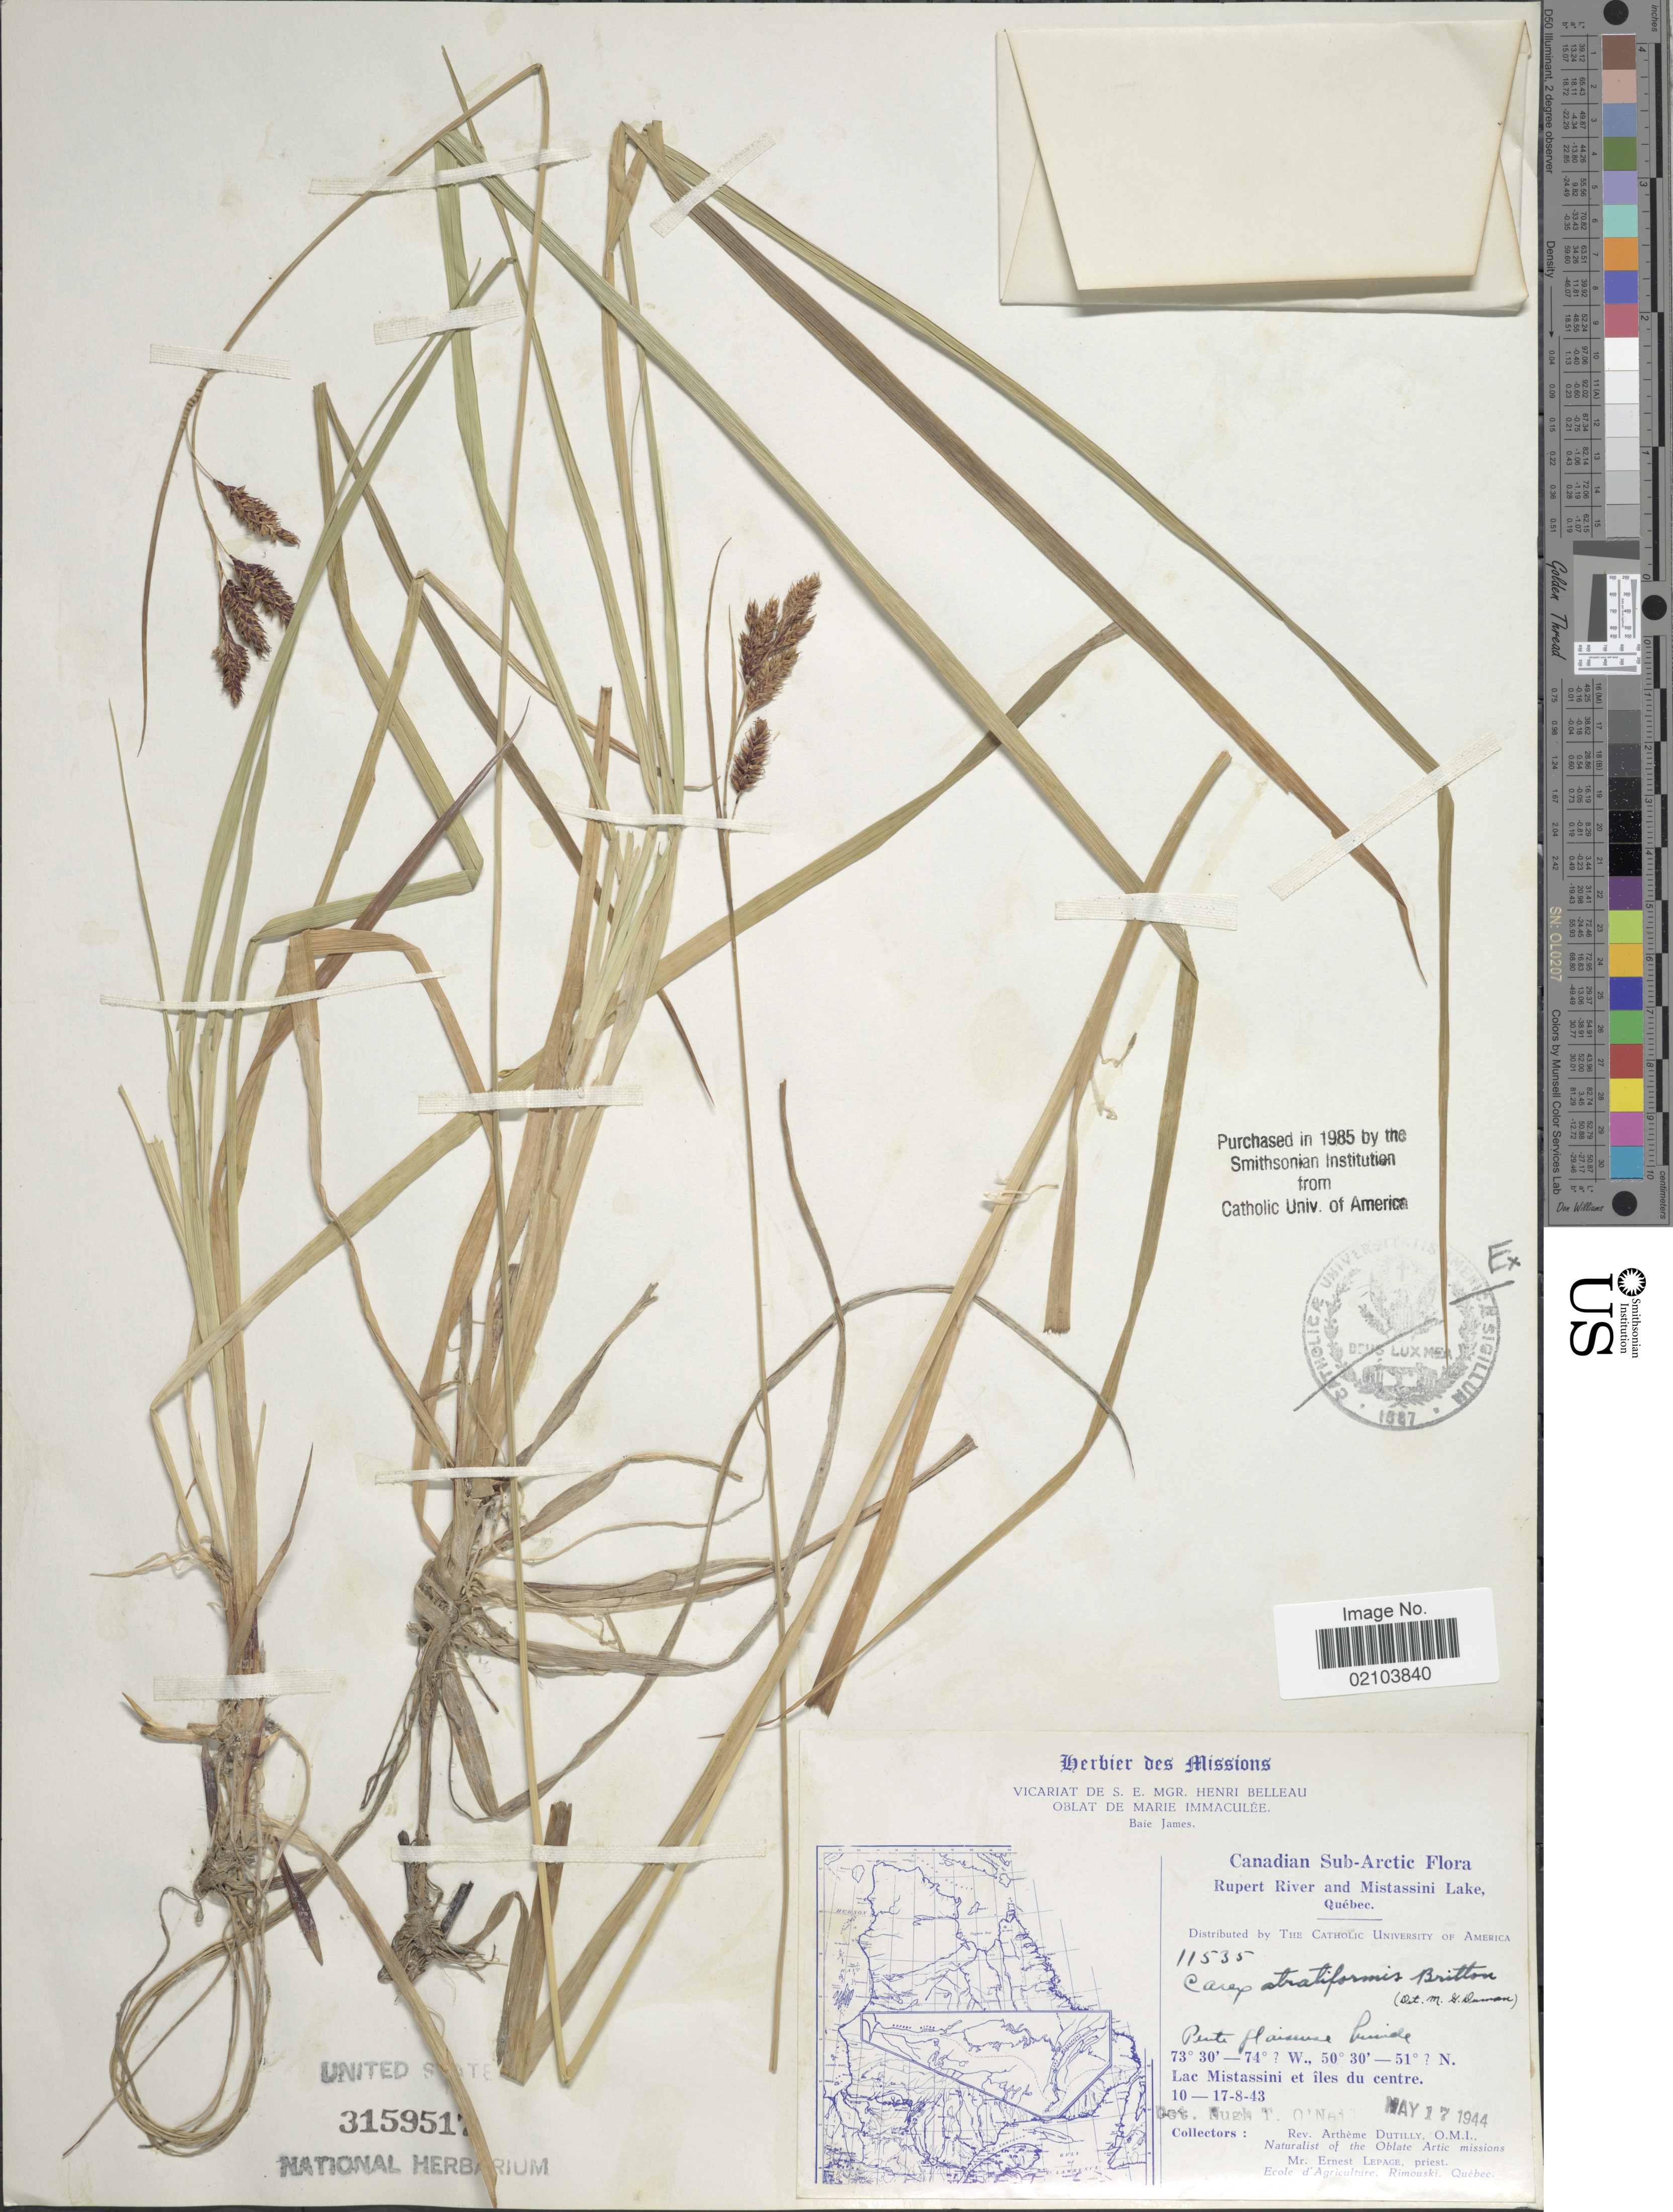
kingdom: Plantae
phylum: Tracheophyta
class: Liliopsida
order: Poales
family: Cyperaceae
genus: Carex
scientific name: Carex atratiformis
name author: Britton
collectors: A. Dutilly & E. Lepage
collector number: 11535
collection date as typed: Transcribed d/m/y: 10/8/43 to 17/8/43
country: Canada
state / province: Quebec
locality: Canadian Sub-Arctic. Rupert River and Mistassini Lake. Lac Mistassini et îles du centre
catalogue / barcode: US 3159517